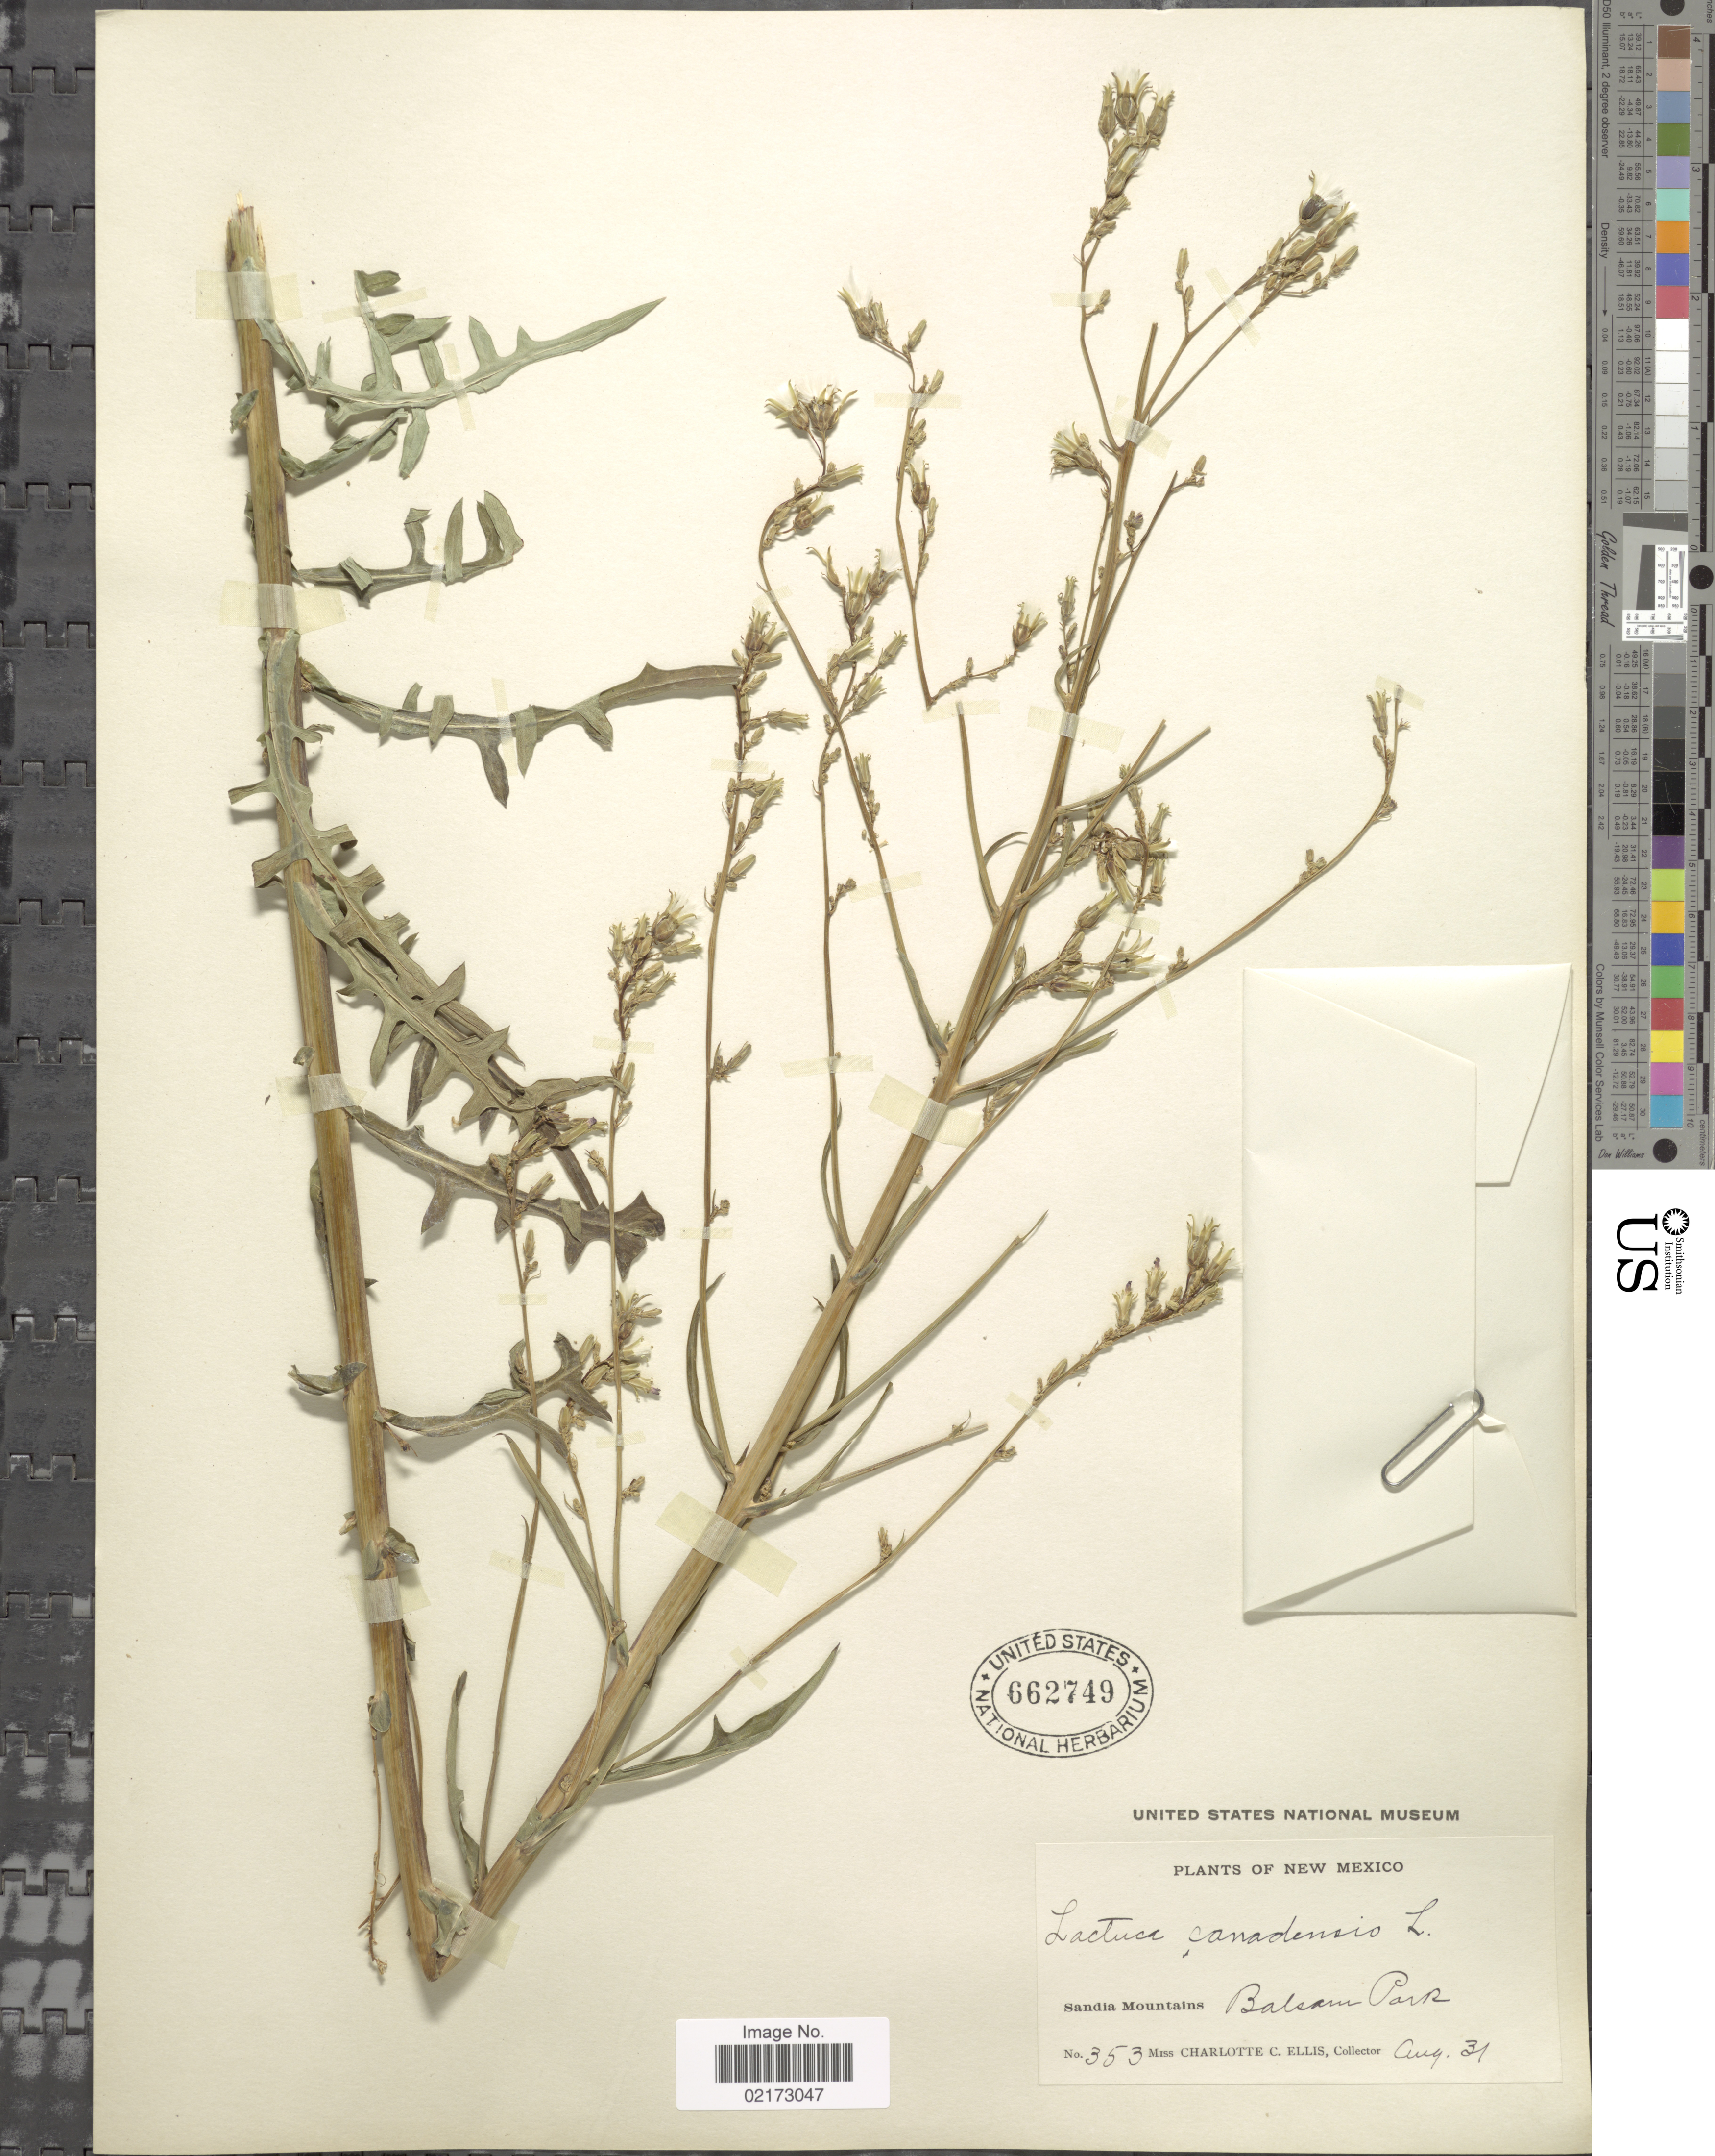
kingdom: Plantae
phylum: Tracheophyta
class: Magnoliopsida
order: Asterales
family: Asteraceae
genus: Lactuca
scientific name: Lactuca canadensis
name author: L.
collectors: C. C. Ellis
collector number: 353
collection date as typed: Transcribed d/m/y: /8/31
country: United States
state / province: New Mexico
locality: Sandia Mountains, Balsam Park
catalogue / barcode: US 662749